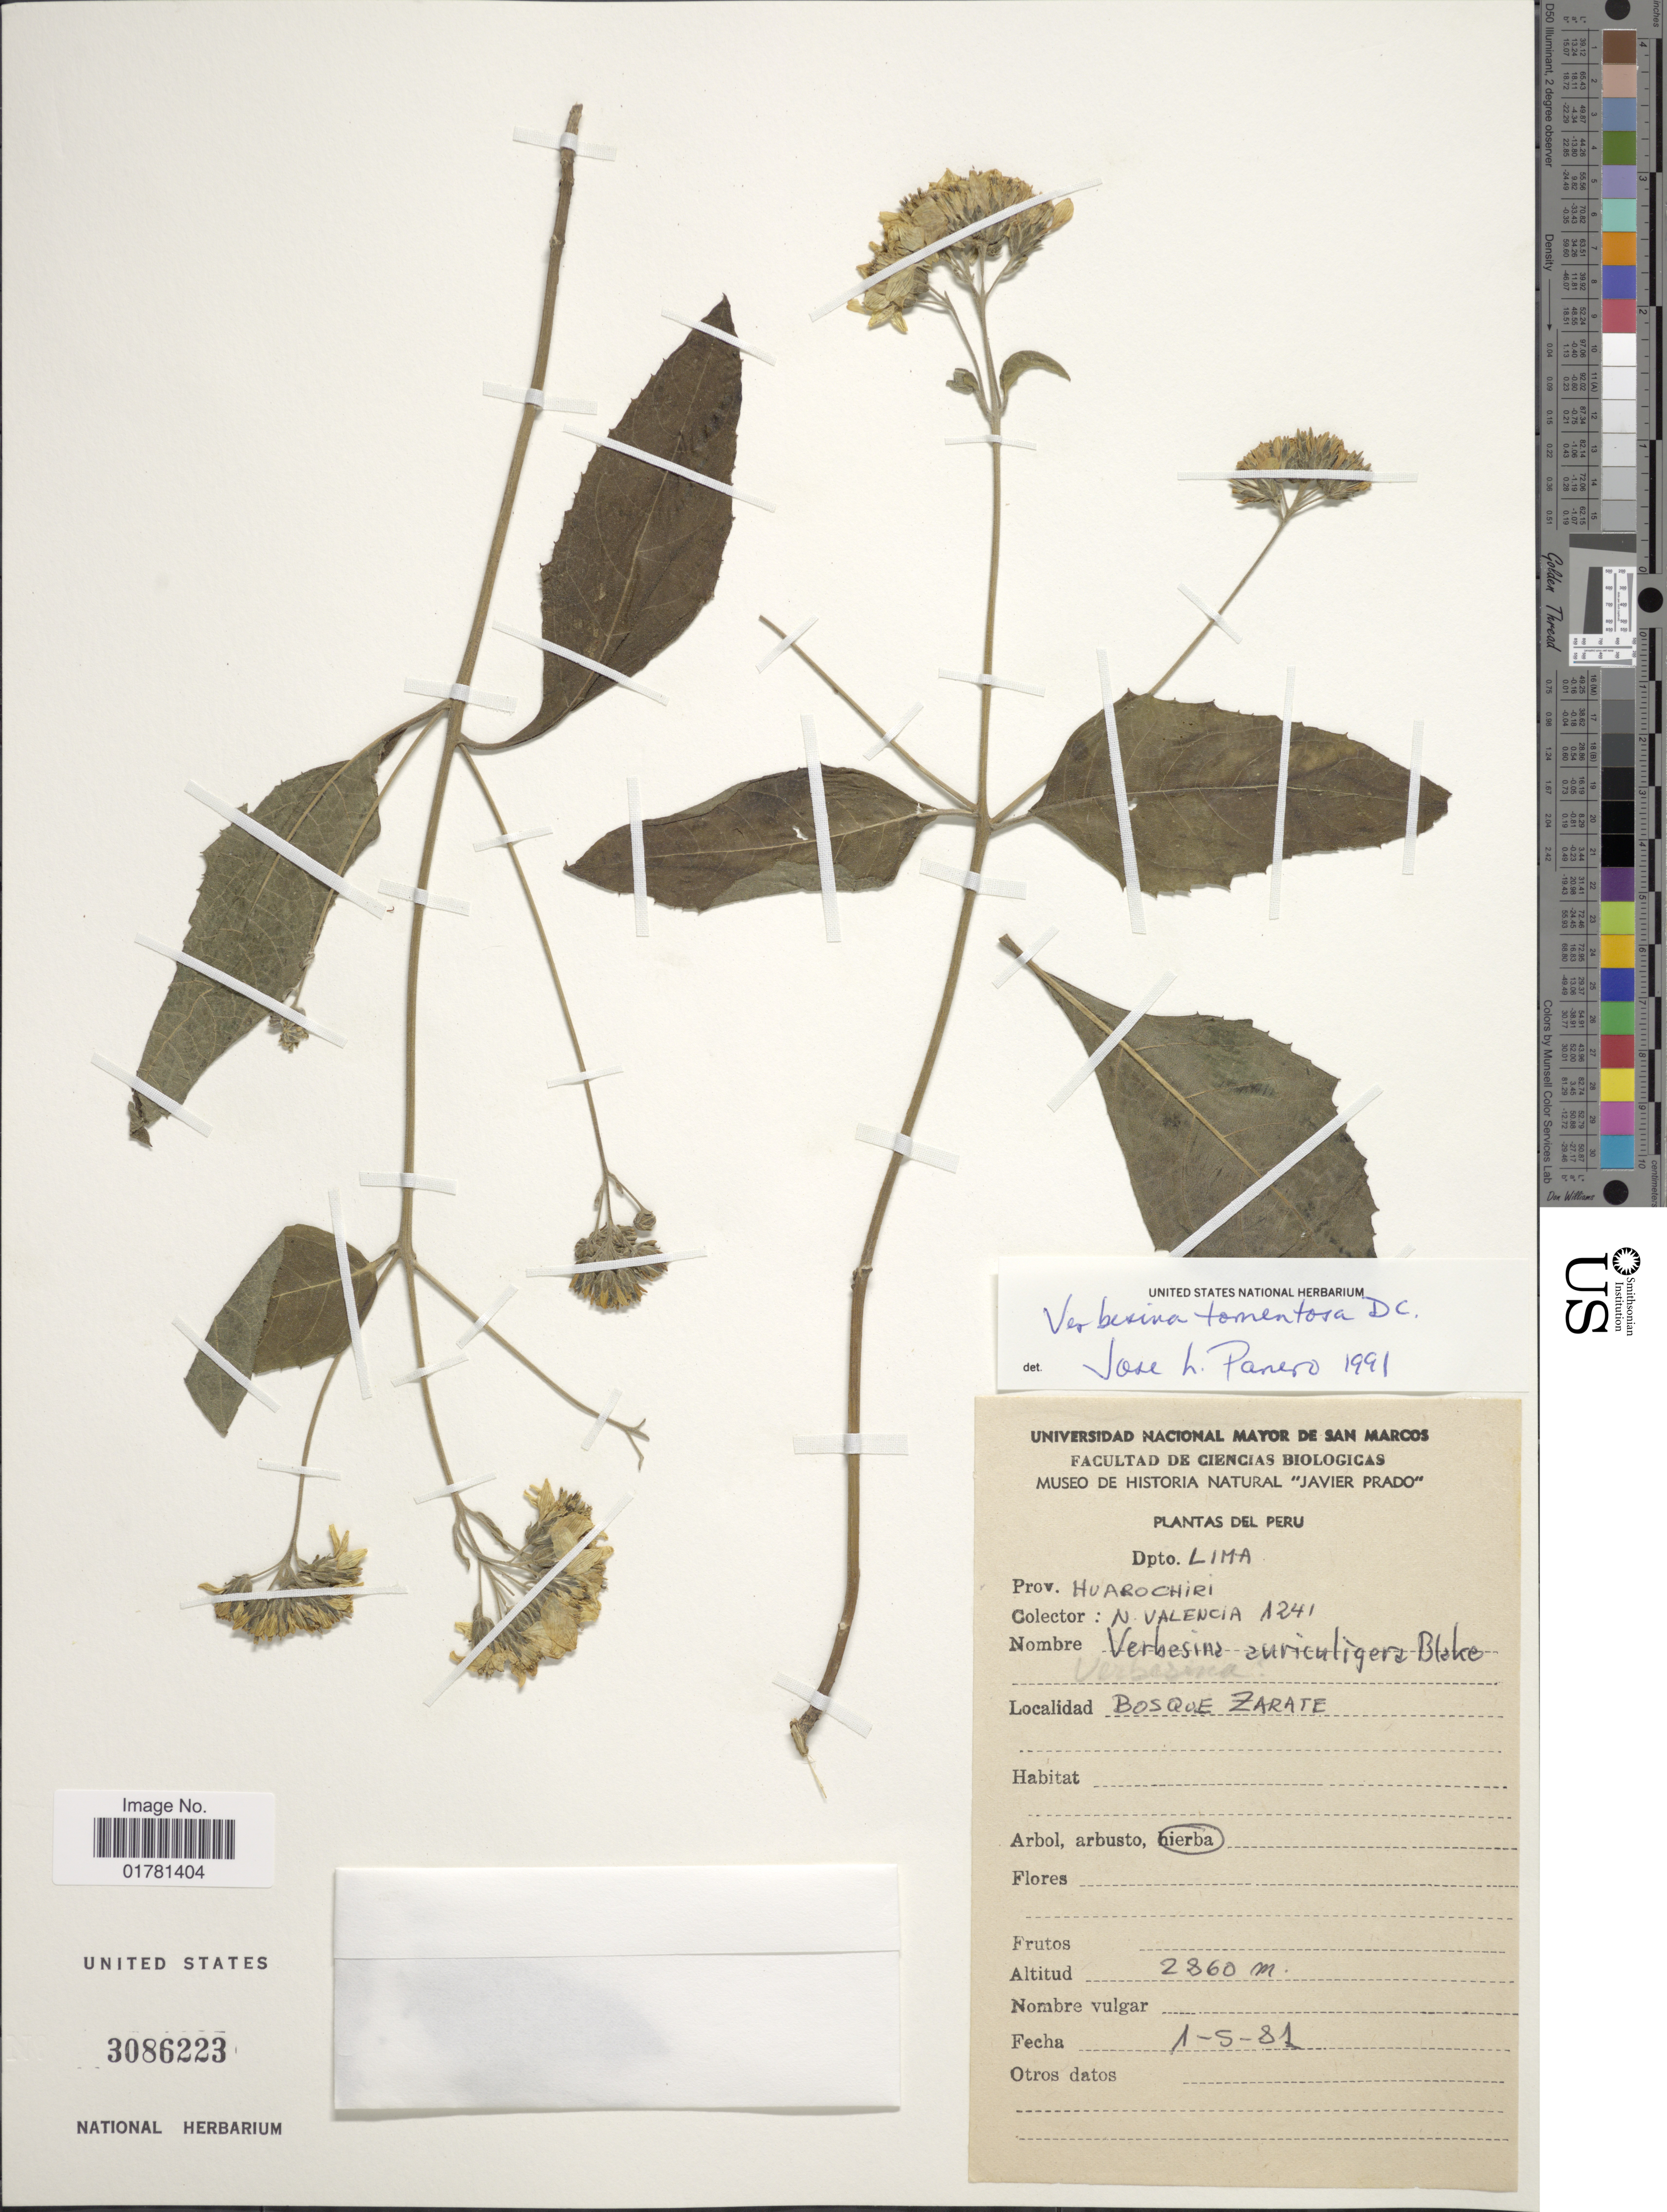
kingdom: Plantae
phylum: Tracheophyta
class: Magnoliopsida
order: Asterales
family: Asteraceae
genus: Verbesina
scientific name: Verbesina tomentosa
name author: DC.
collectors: N. Valencia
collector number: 1241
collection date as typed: Transcribed d/m/y: 1/9/81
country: Peru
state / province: Lima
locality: Dpto Lima, Prov. Huarochiri, Bosque Zarate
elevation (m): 2860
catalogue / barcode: US 3086223